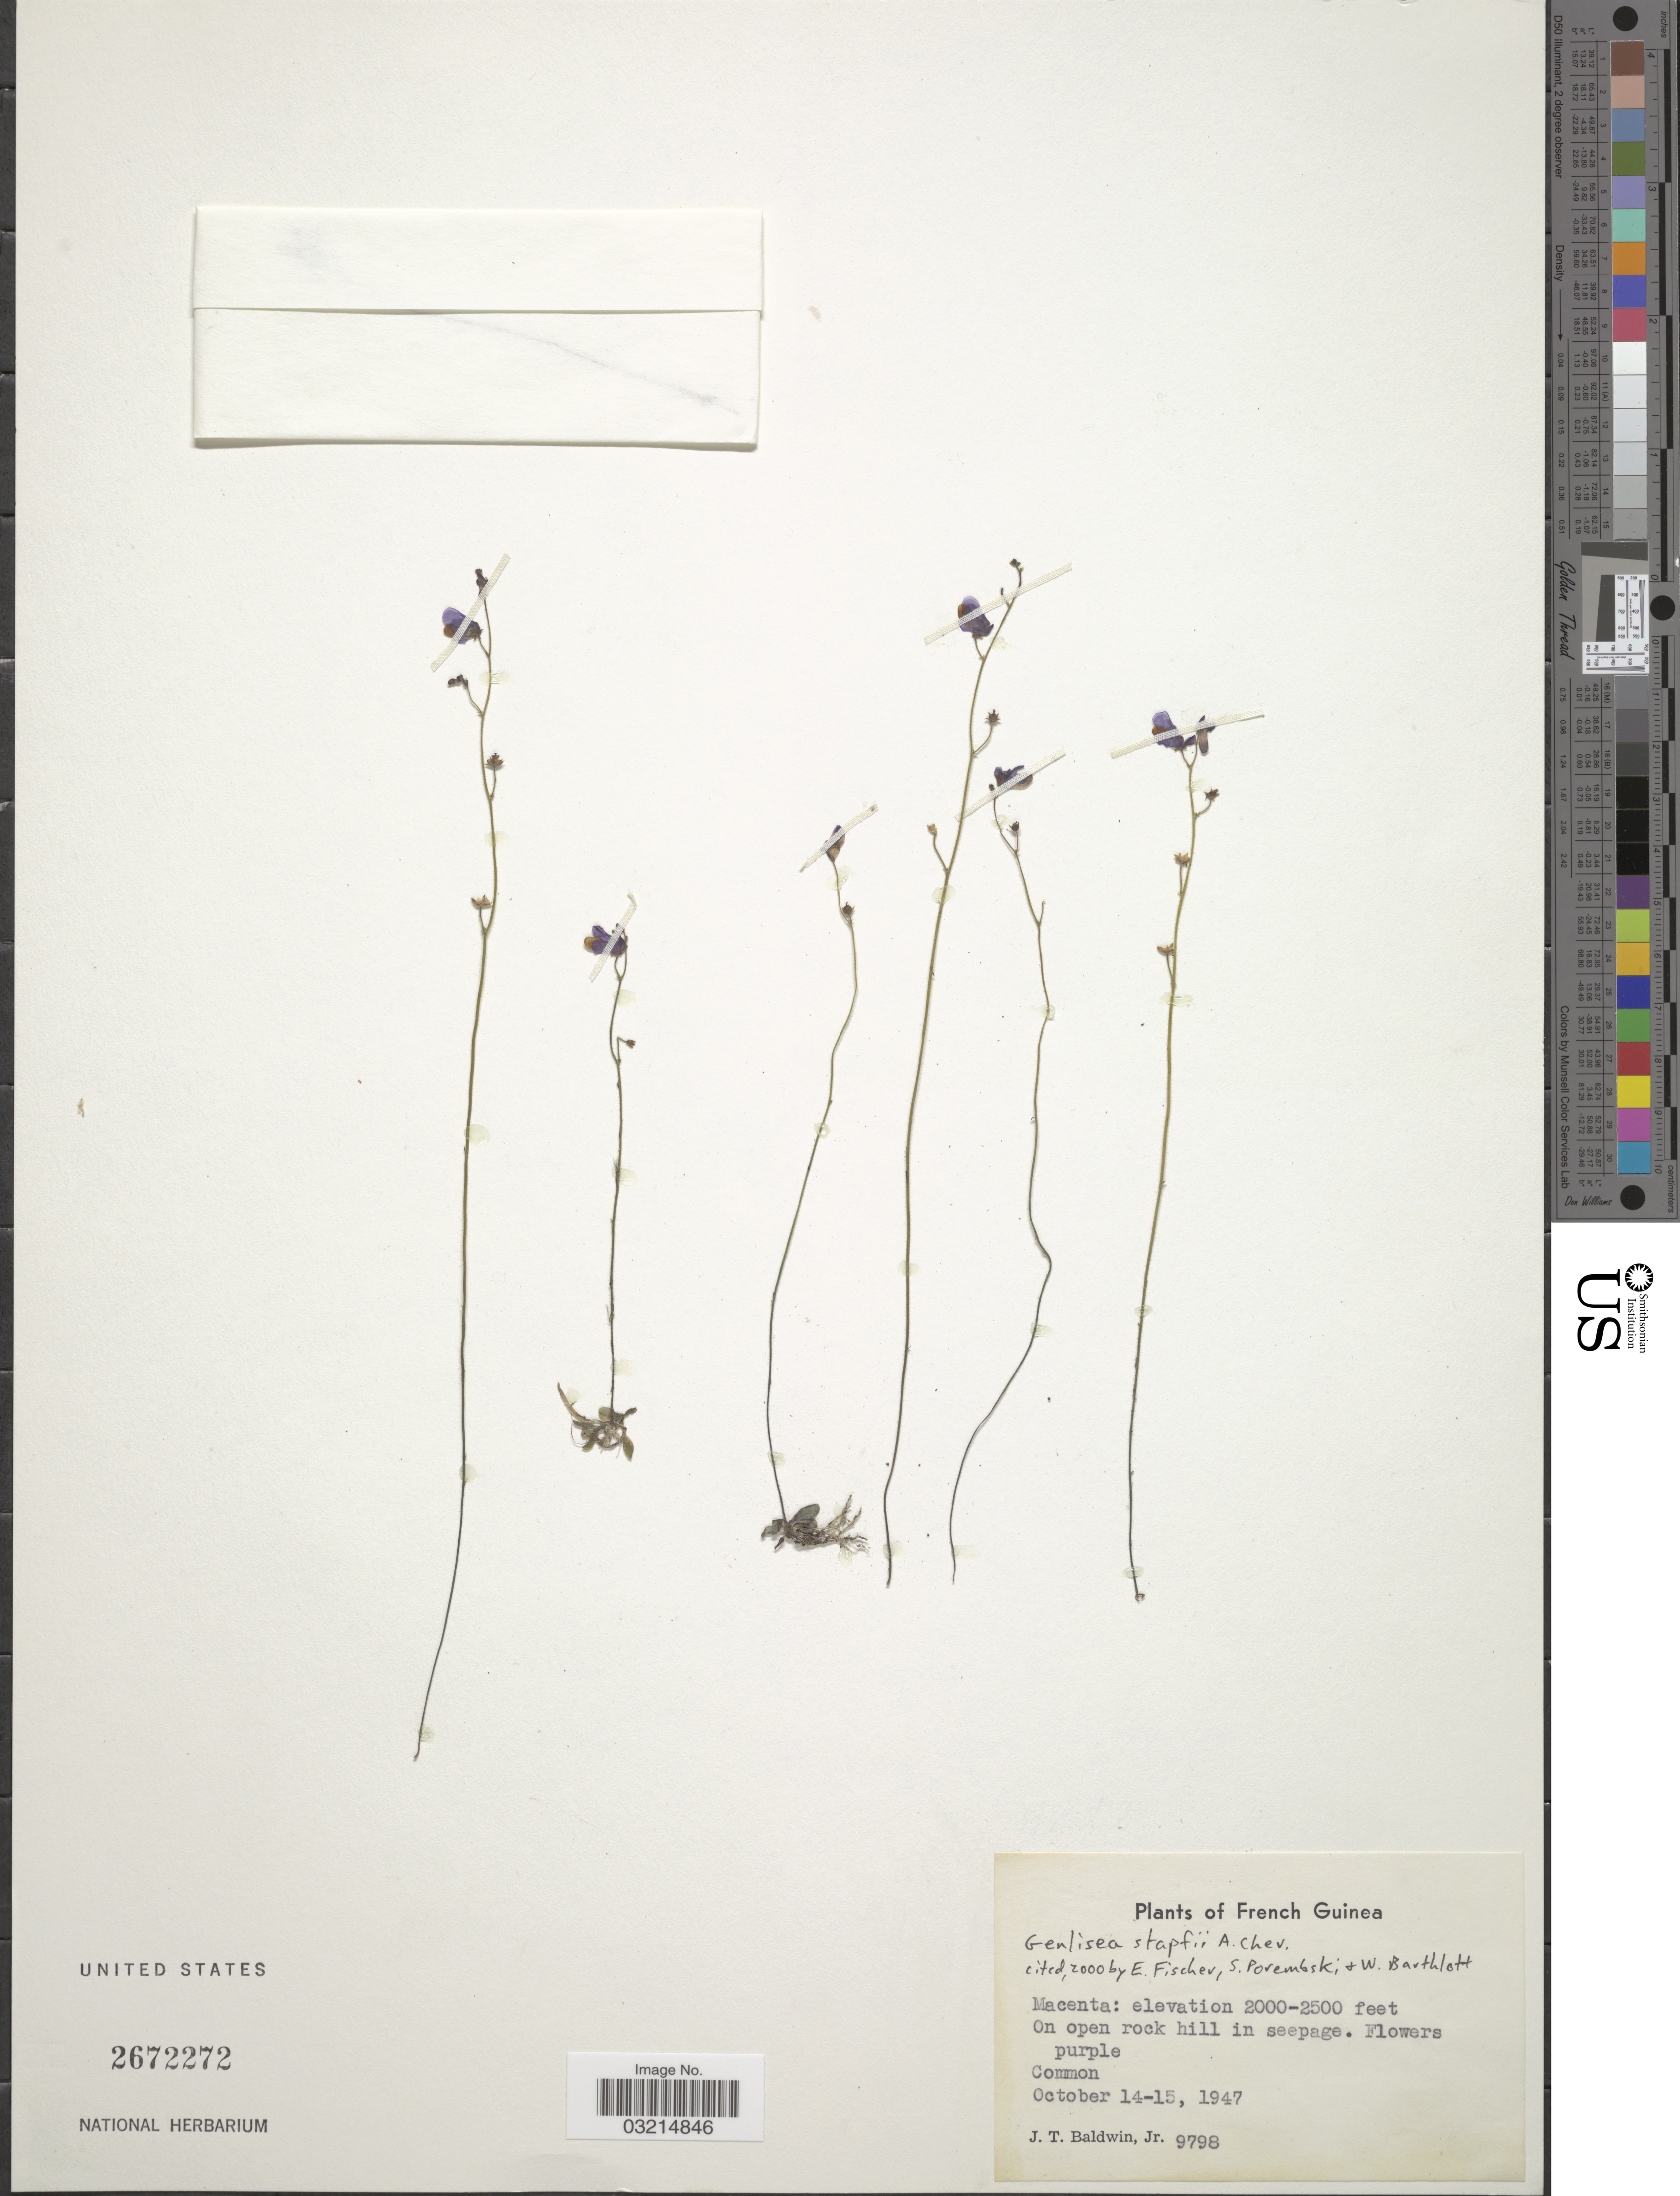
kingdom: Plantae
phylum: Tracheophyta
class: Magnoliopsida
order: Lamiales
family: Lentibulariaceae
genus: Genlisea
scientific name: Genlisea stapfii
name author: A. Chev.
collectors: J. T. Baldwin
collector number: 9798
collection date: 1947-10-14/1947-10-15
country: Guinea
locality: French Guinea, Macenta.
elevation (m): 610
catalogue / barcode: US 2672272